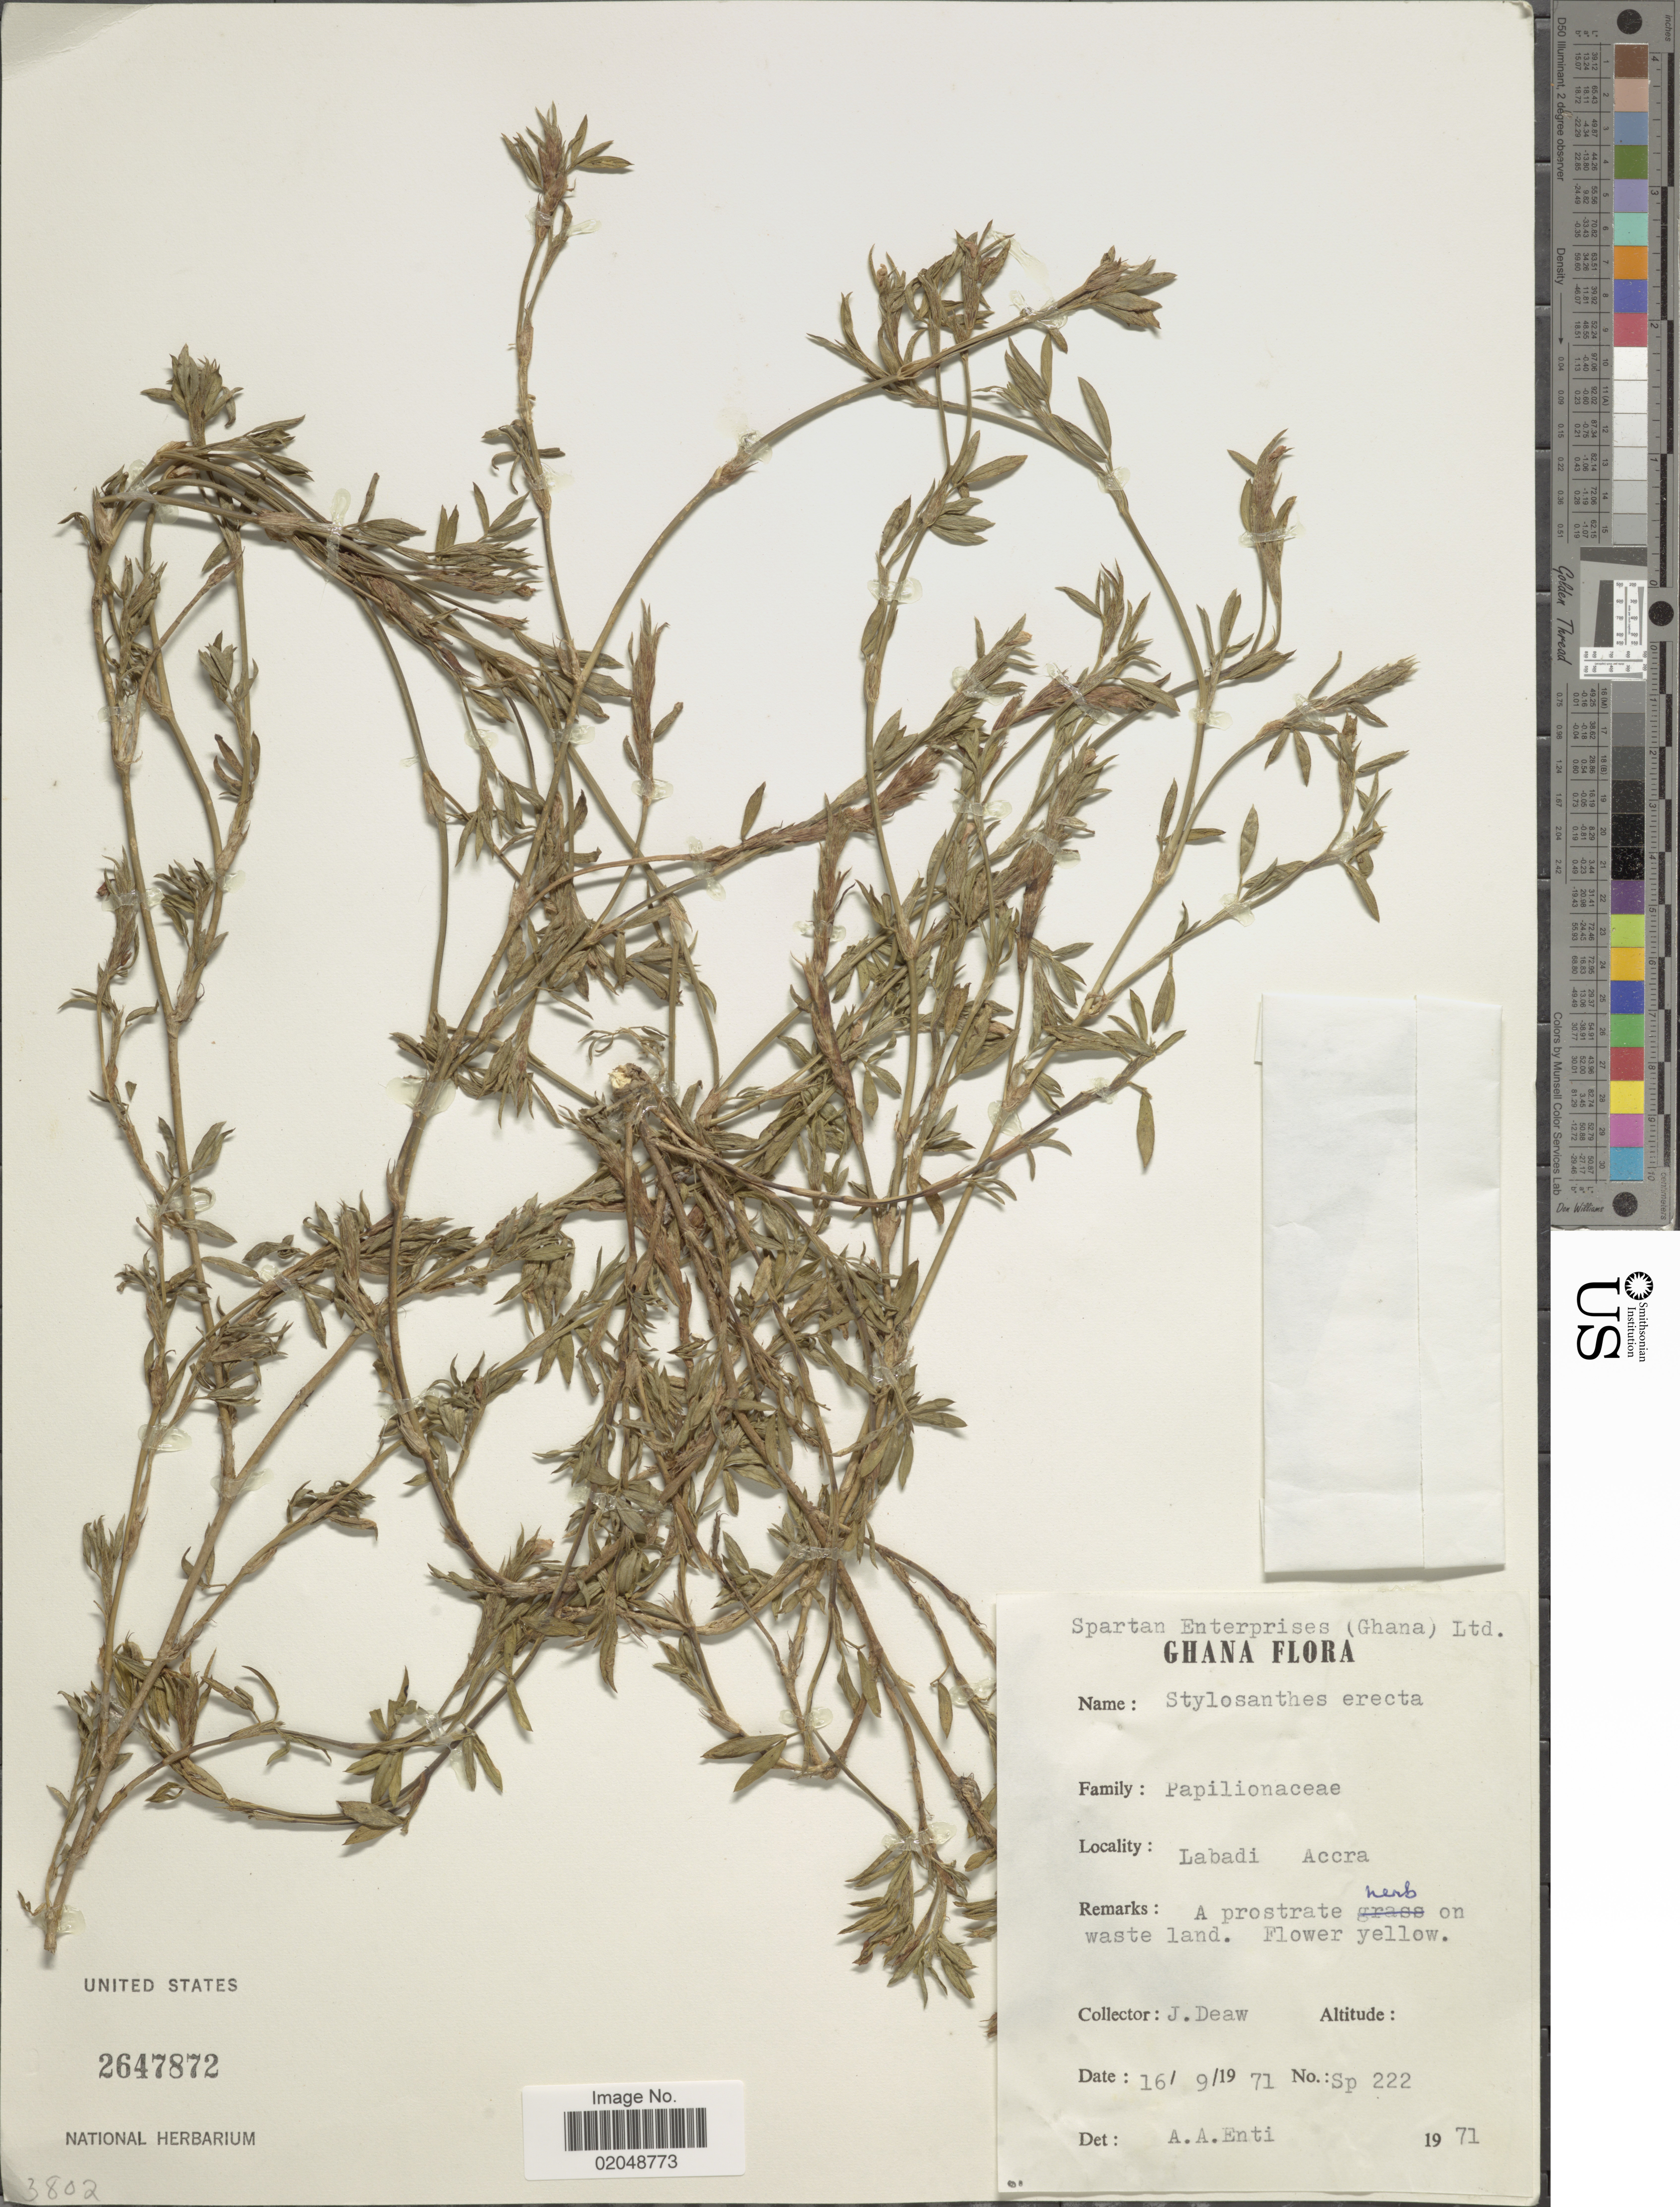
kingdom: Plantae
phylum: Tracheophyta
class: Magnoliopsida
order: Fabales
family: Fabaceae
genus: Stylosanthes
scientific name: Stylosanthes erecta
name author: P. Beauv.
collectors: J. Deaw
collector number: Sp 222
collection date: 1971-09-16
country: Ghana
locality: Labadi Accra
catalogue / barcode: US 2647872